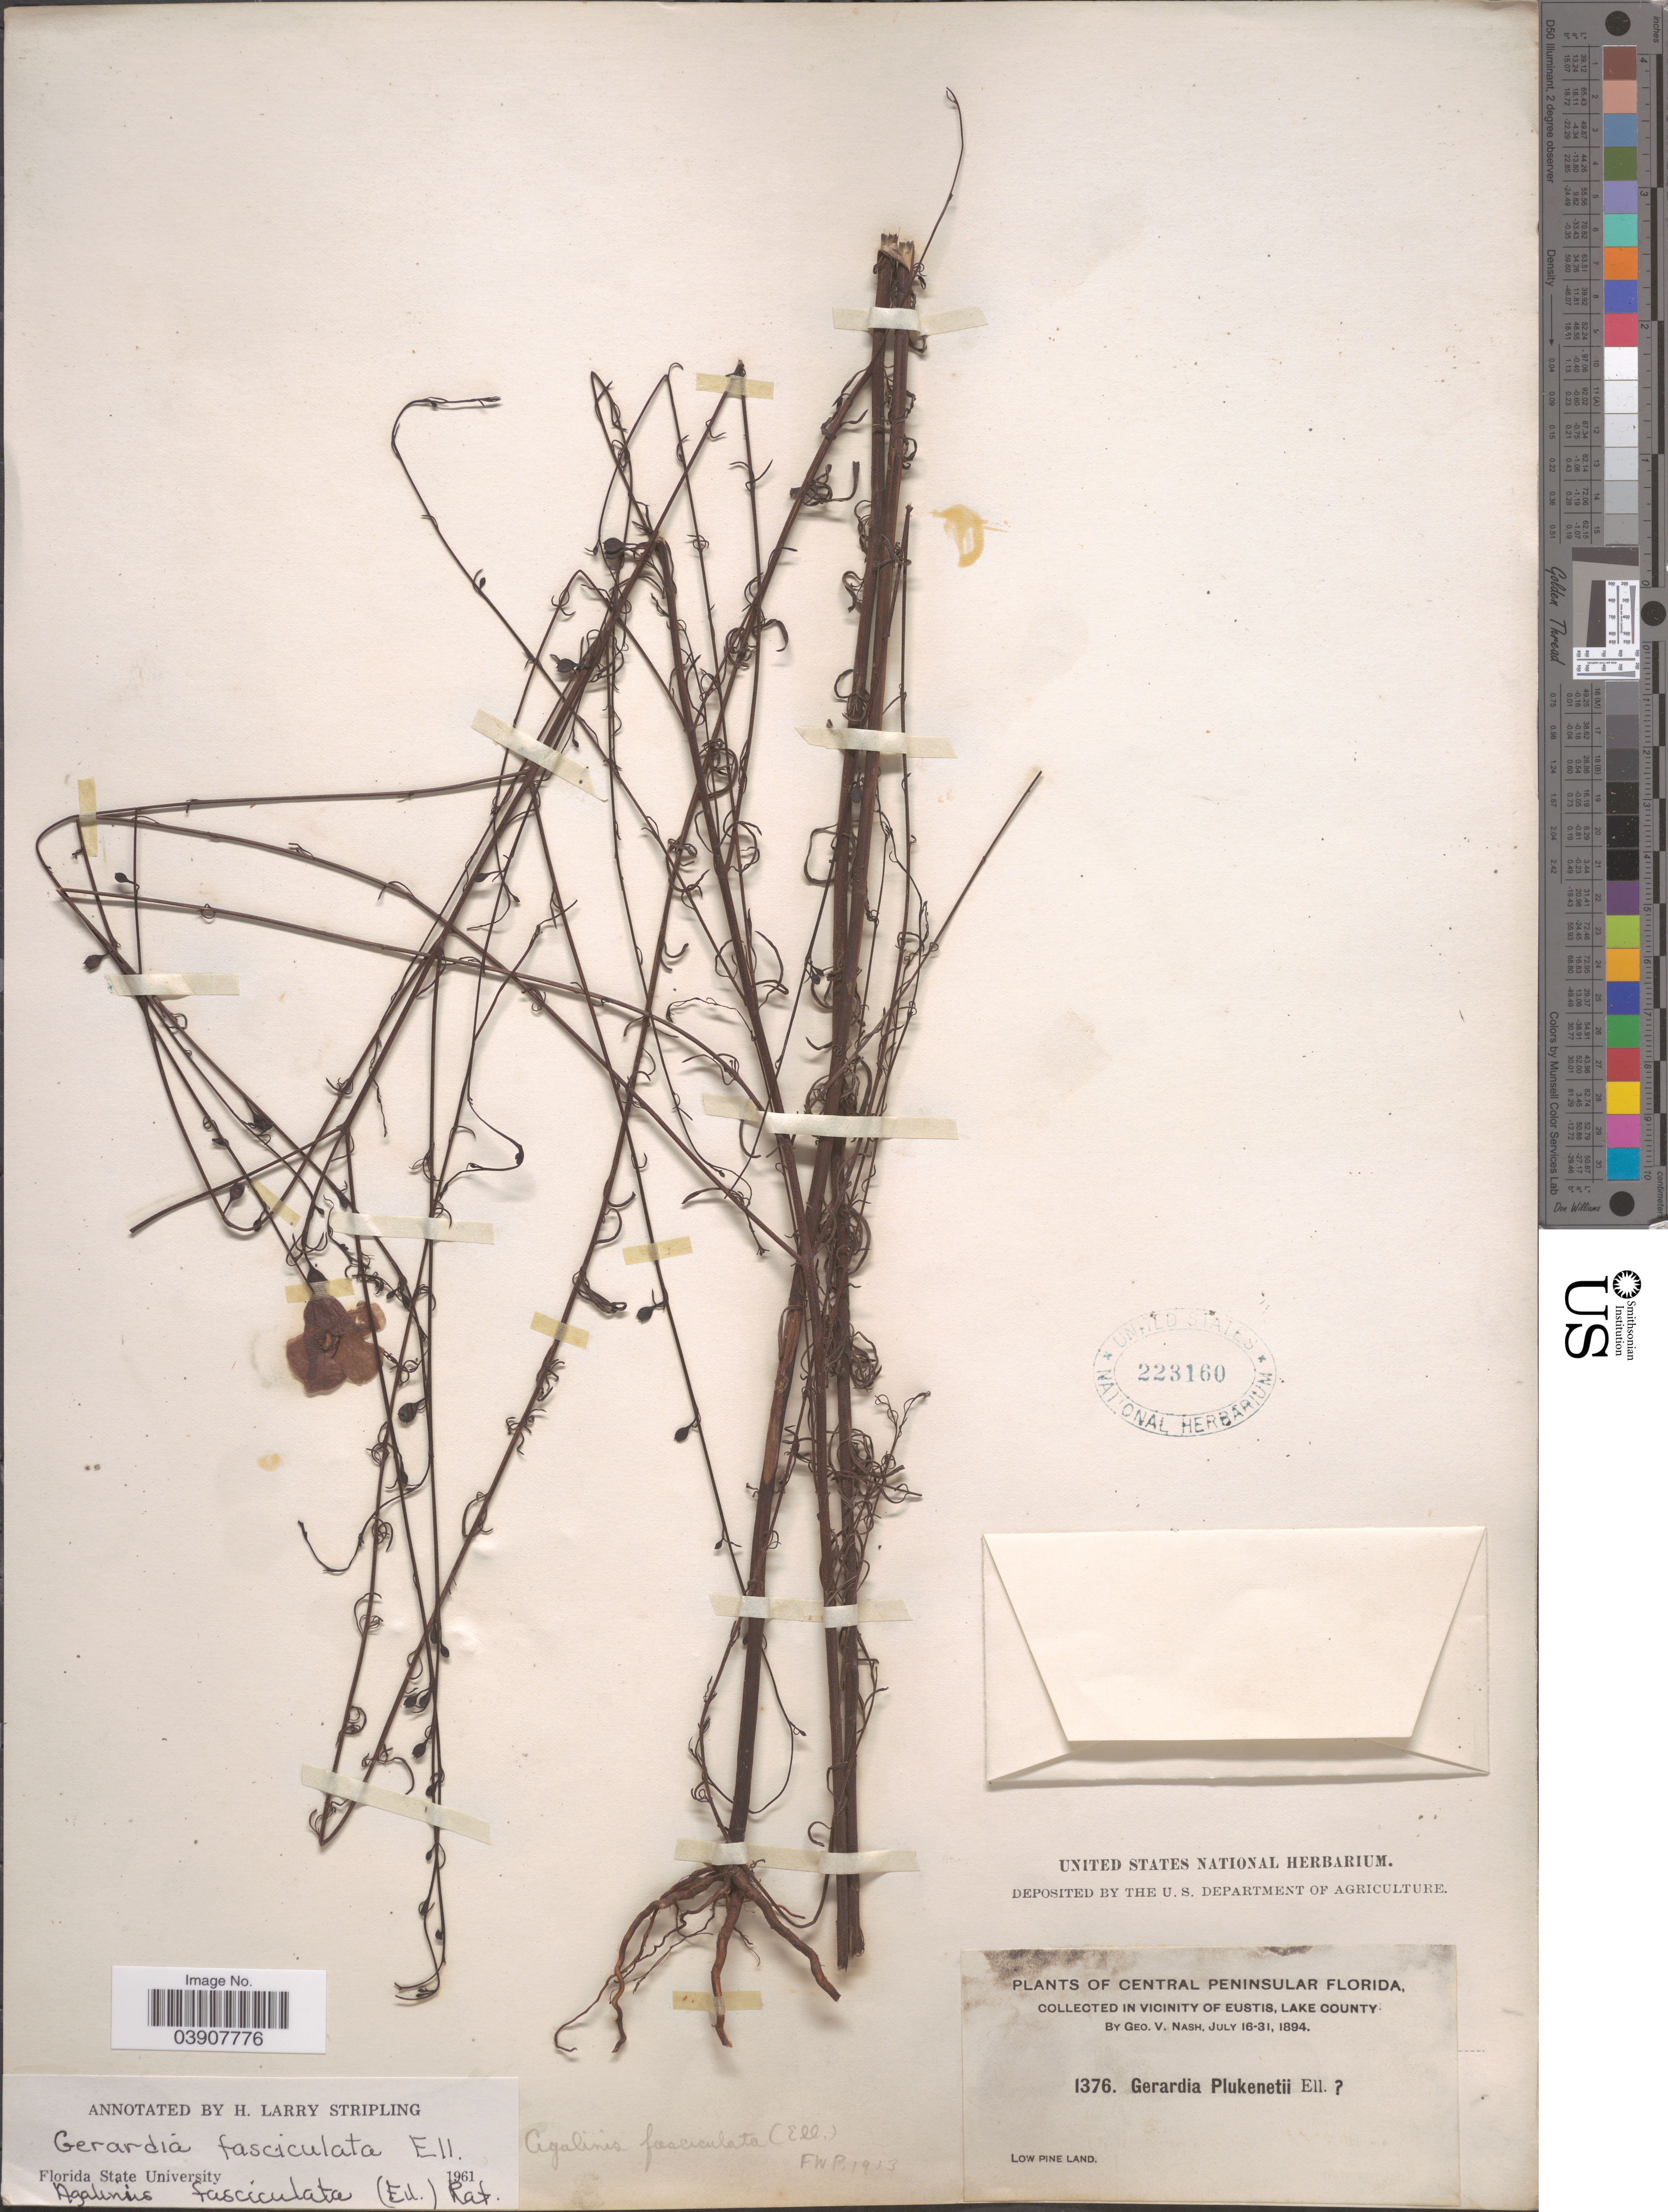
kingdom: Plantae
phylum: Tracheophyta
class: Magnoliopsida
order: Lamiales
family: Orobanchaceae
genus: Agalinis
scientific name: Agalinis fasciculata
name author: (Elliott) Raf.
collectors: G. V. Nash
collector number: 1376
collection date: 1894-07-16/1894-07-31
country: United States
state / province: Florida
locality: Central Peninsular Florida. In Vicinity of Eustis, Lake County.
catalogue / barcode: US 223160